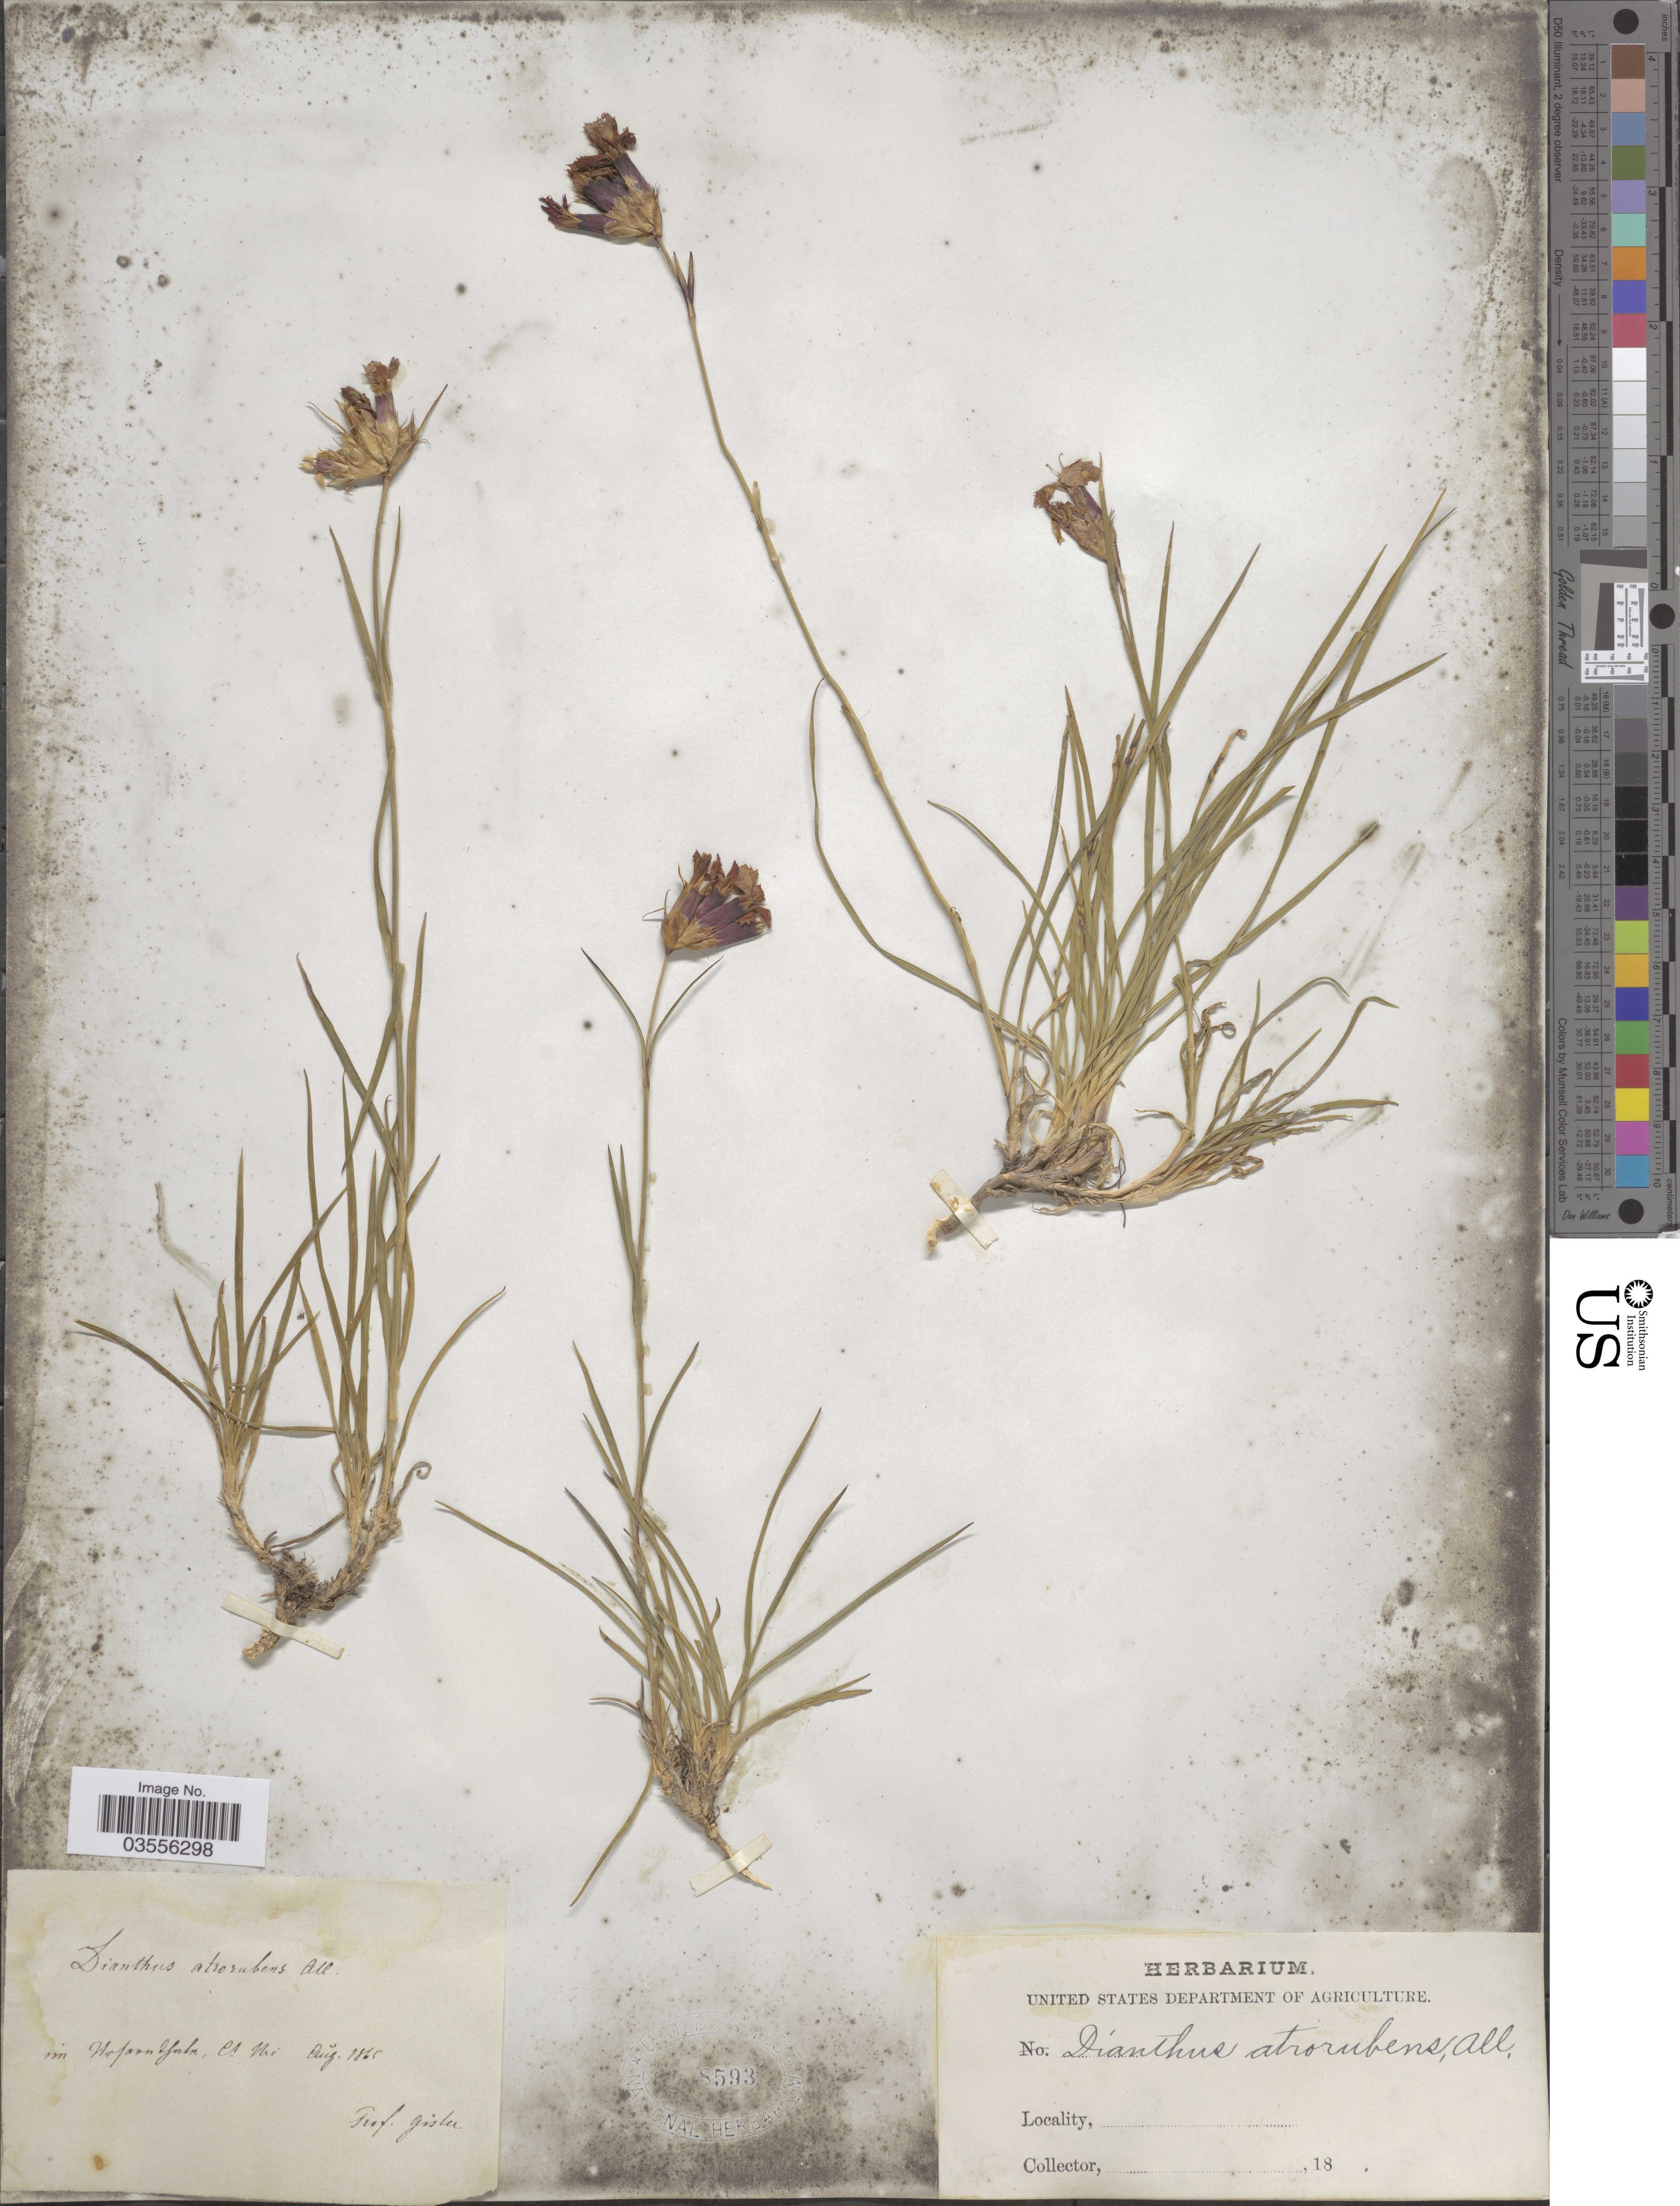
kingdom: Plantae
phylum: Tracheophyta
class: Magnoliopsida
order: Caryophyllales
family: Caryophyllaceae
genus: Dianthus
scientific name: Dianthus atrorubens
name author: All.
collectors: -. Gisler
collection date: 1865-08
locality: Im Wofanglab Ca Nai. [interpreted]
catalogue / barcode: US 8593